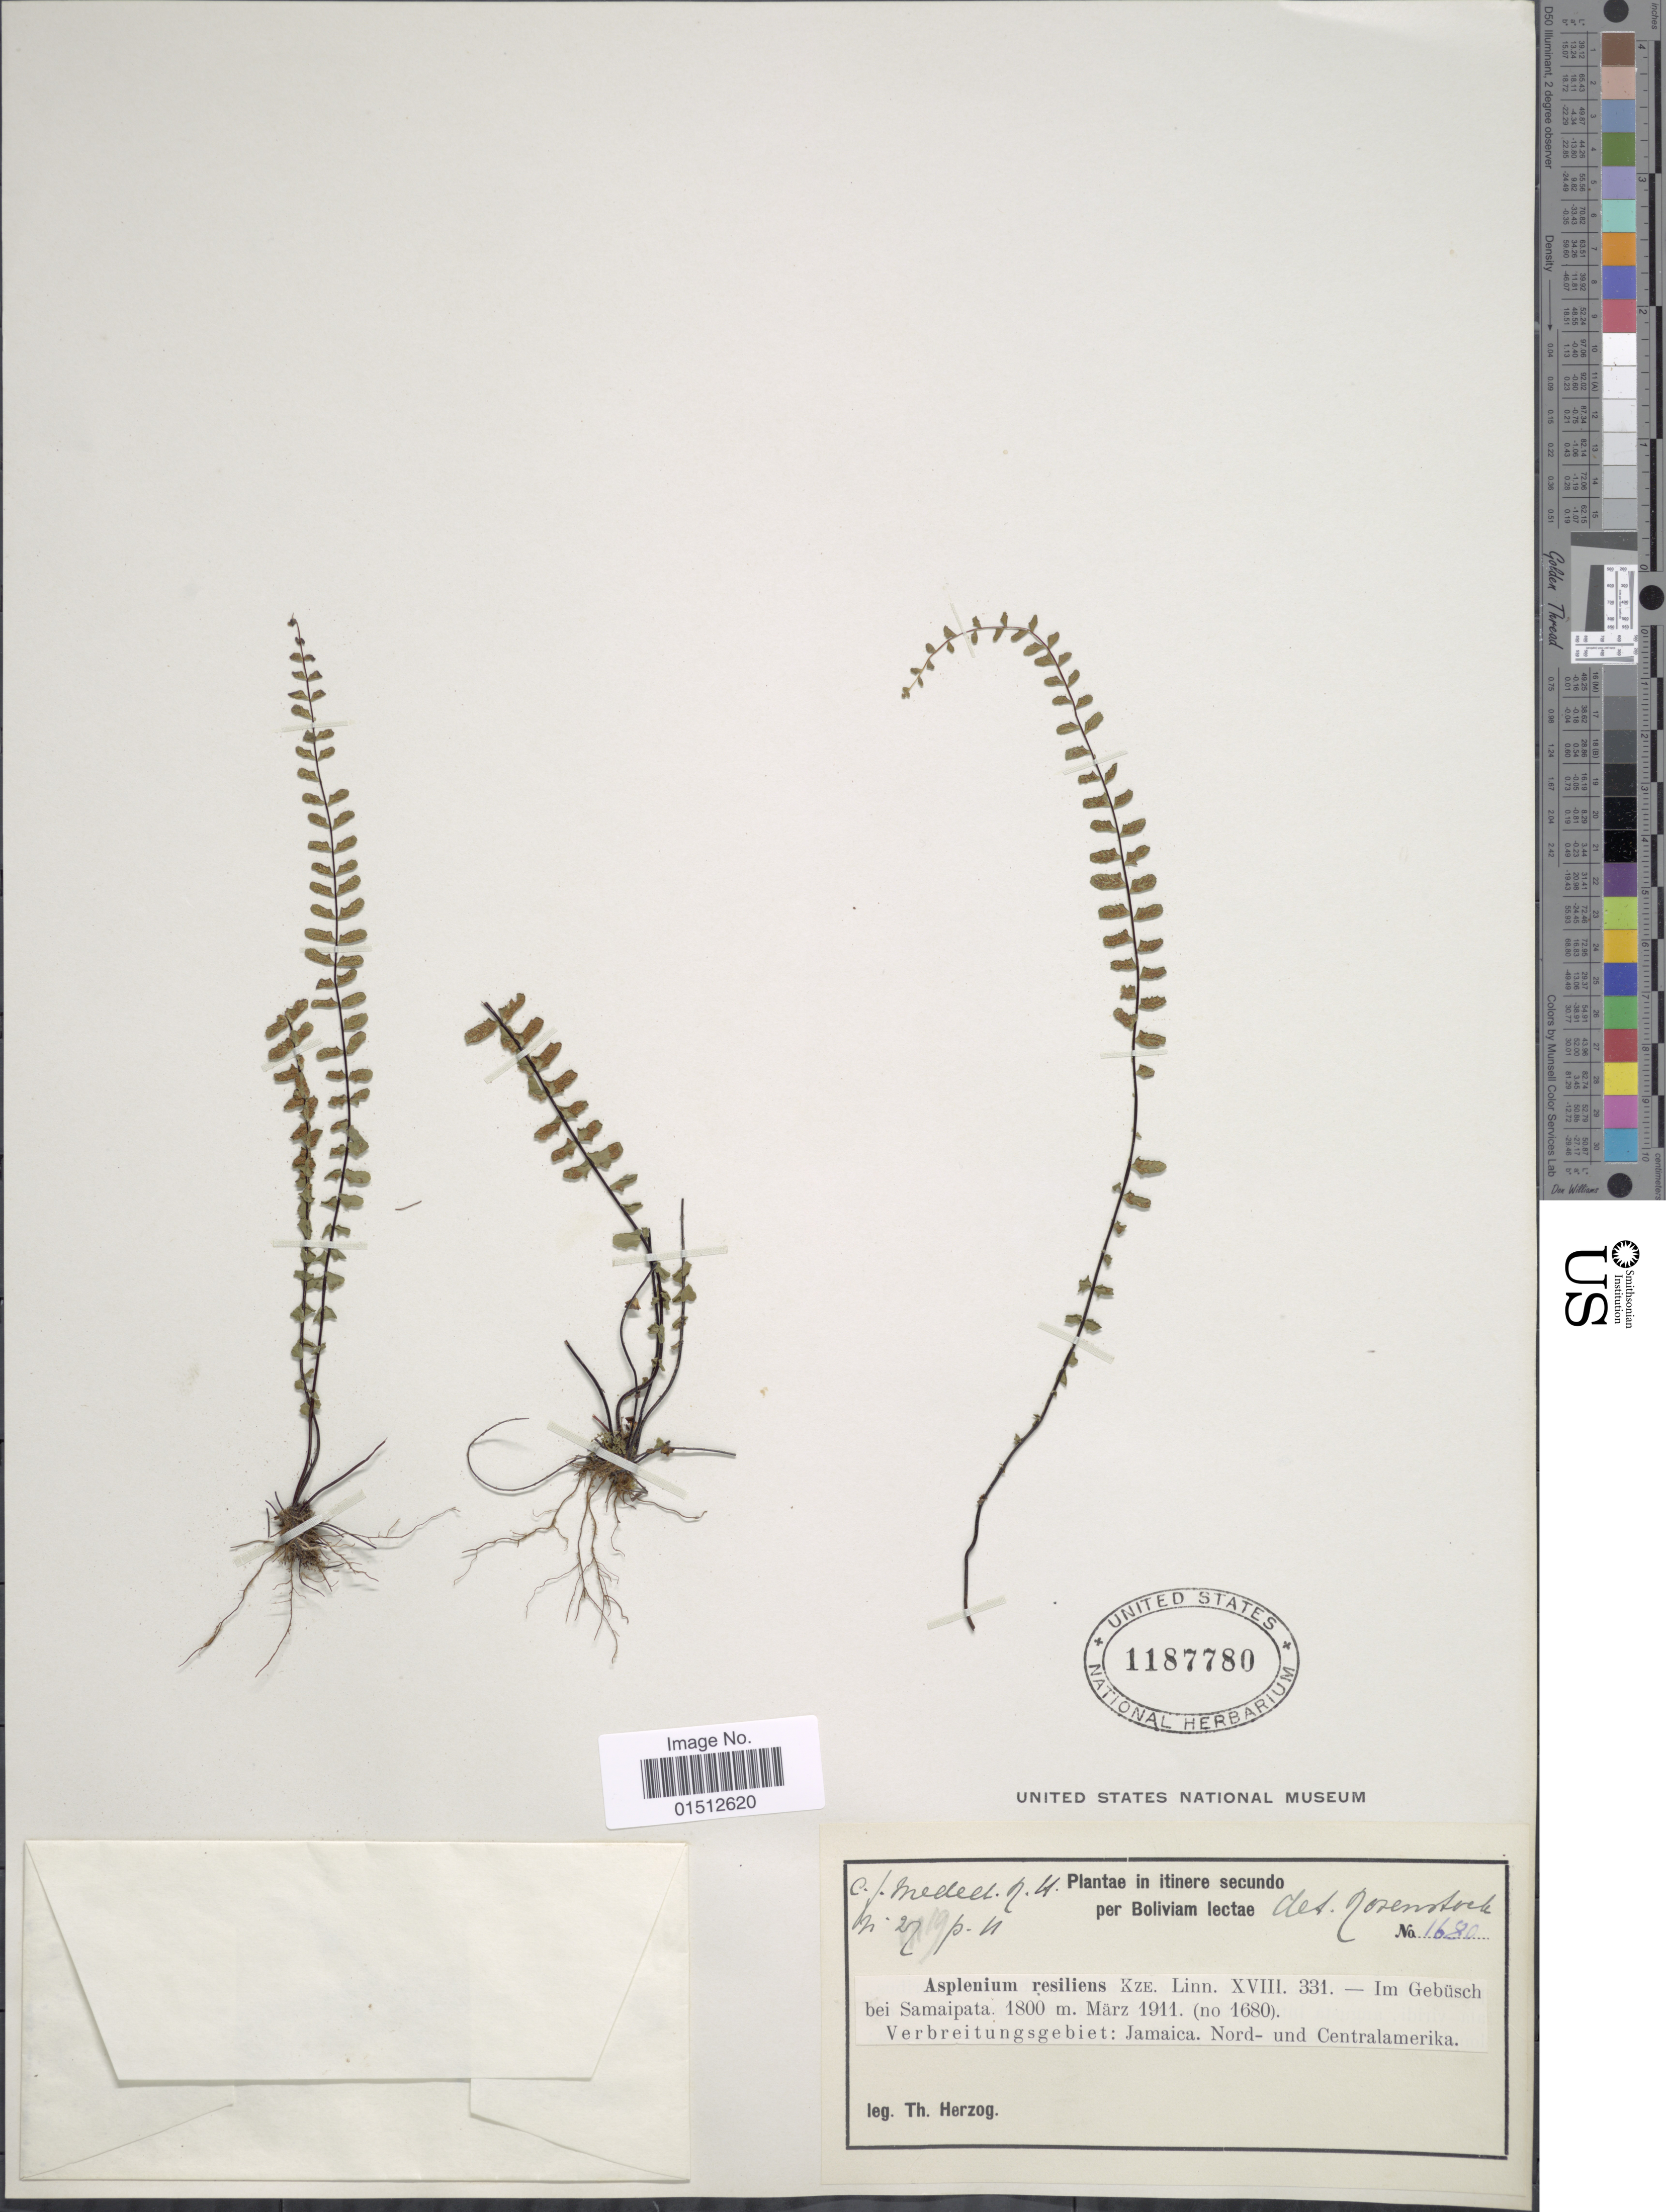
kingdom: Plantae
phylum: Tracheophyta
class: Polypodiopsida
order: Polypodiales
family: Aspleniaceae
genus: Asplenium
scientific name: Asplenium resiliens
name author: Kunze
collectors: T. K. J. Herzog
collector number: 1680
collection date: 1911-03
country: Bolivia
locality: Im gebusch bei Samaipata.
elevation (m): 1800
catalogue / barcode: US 1187780